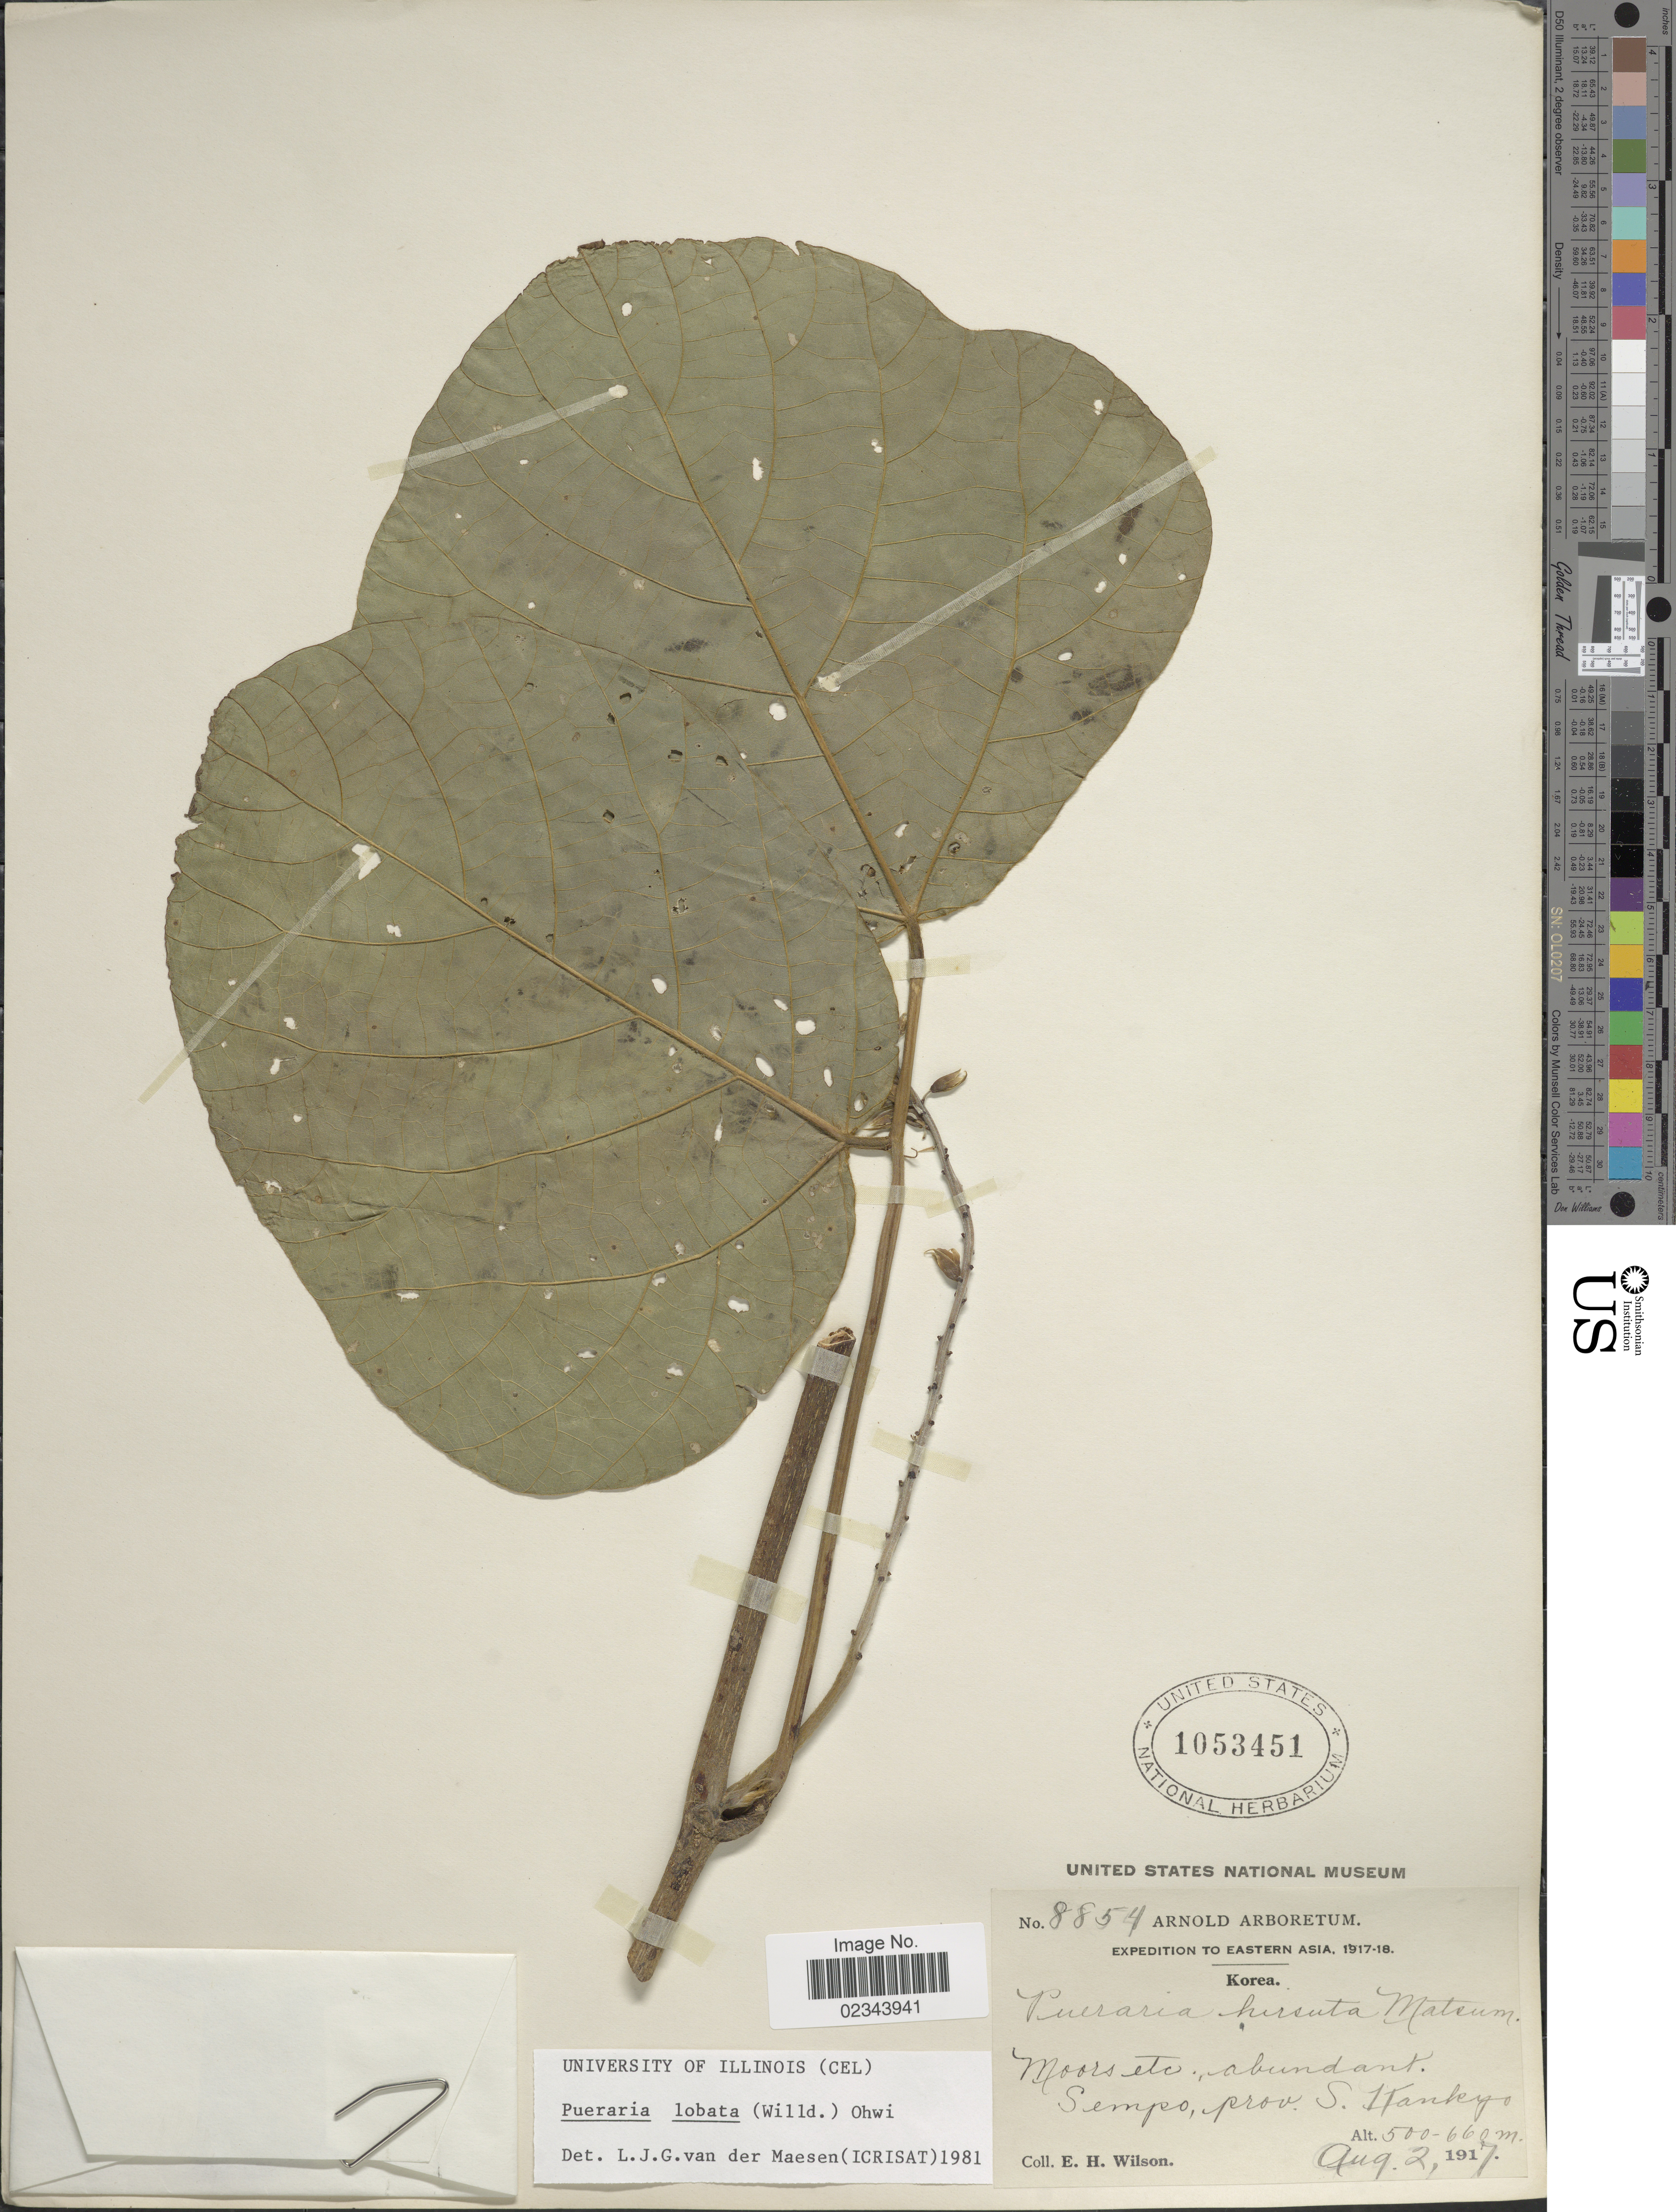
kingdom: Plantae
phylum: Tracheophyta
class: Magnoliopsida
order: Fabales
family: Fabaceae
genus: Pueraria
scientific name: Pueraria lobata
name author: (Willd.) Ohwi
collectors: E. Wilson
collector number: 8854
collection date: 1917-08-02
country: North Korea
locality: Sempo, prov. S. Kankyo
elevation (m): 500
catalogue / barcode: US 1053451